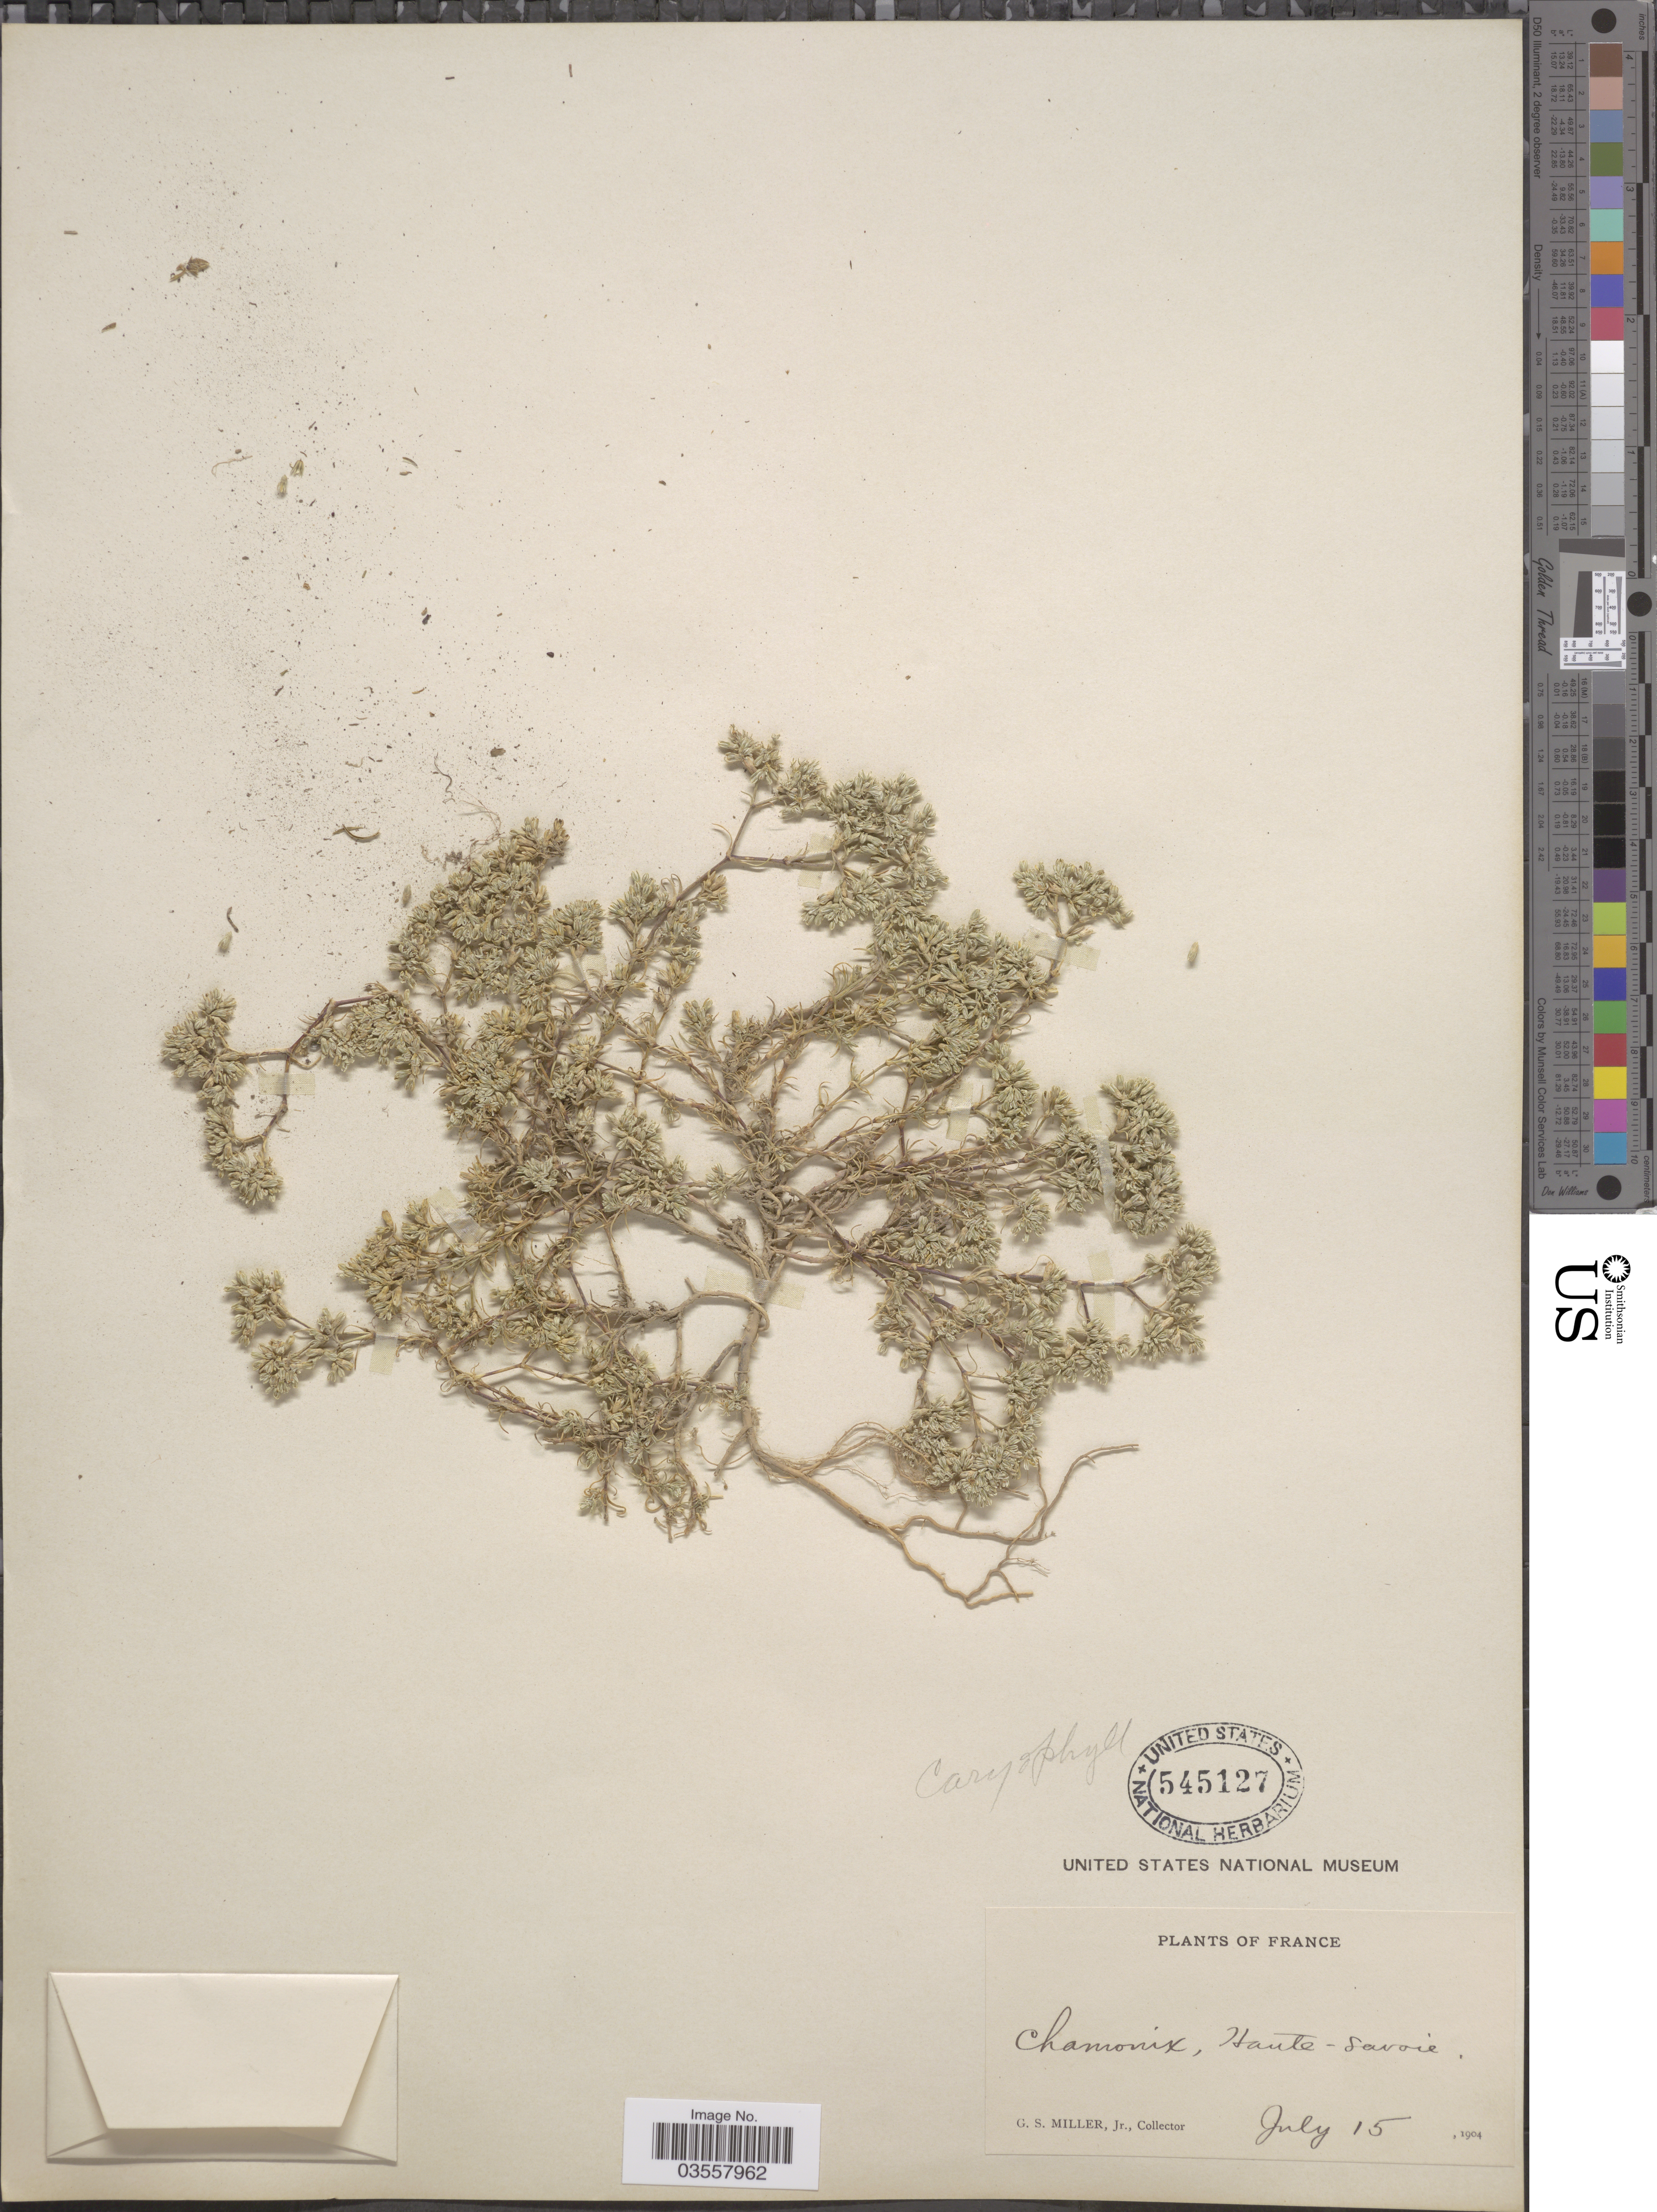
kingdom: Plantae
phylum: Tracheophyta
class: Magnoliopsida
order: Caryophyllales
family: Caryophyllaceae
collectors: G. S. Miller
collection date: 1904-07-15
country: France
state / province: Auvergne-Rhône-Alpes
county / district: Haute-Savoie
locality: Chamonix,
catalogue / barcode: US 545127